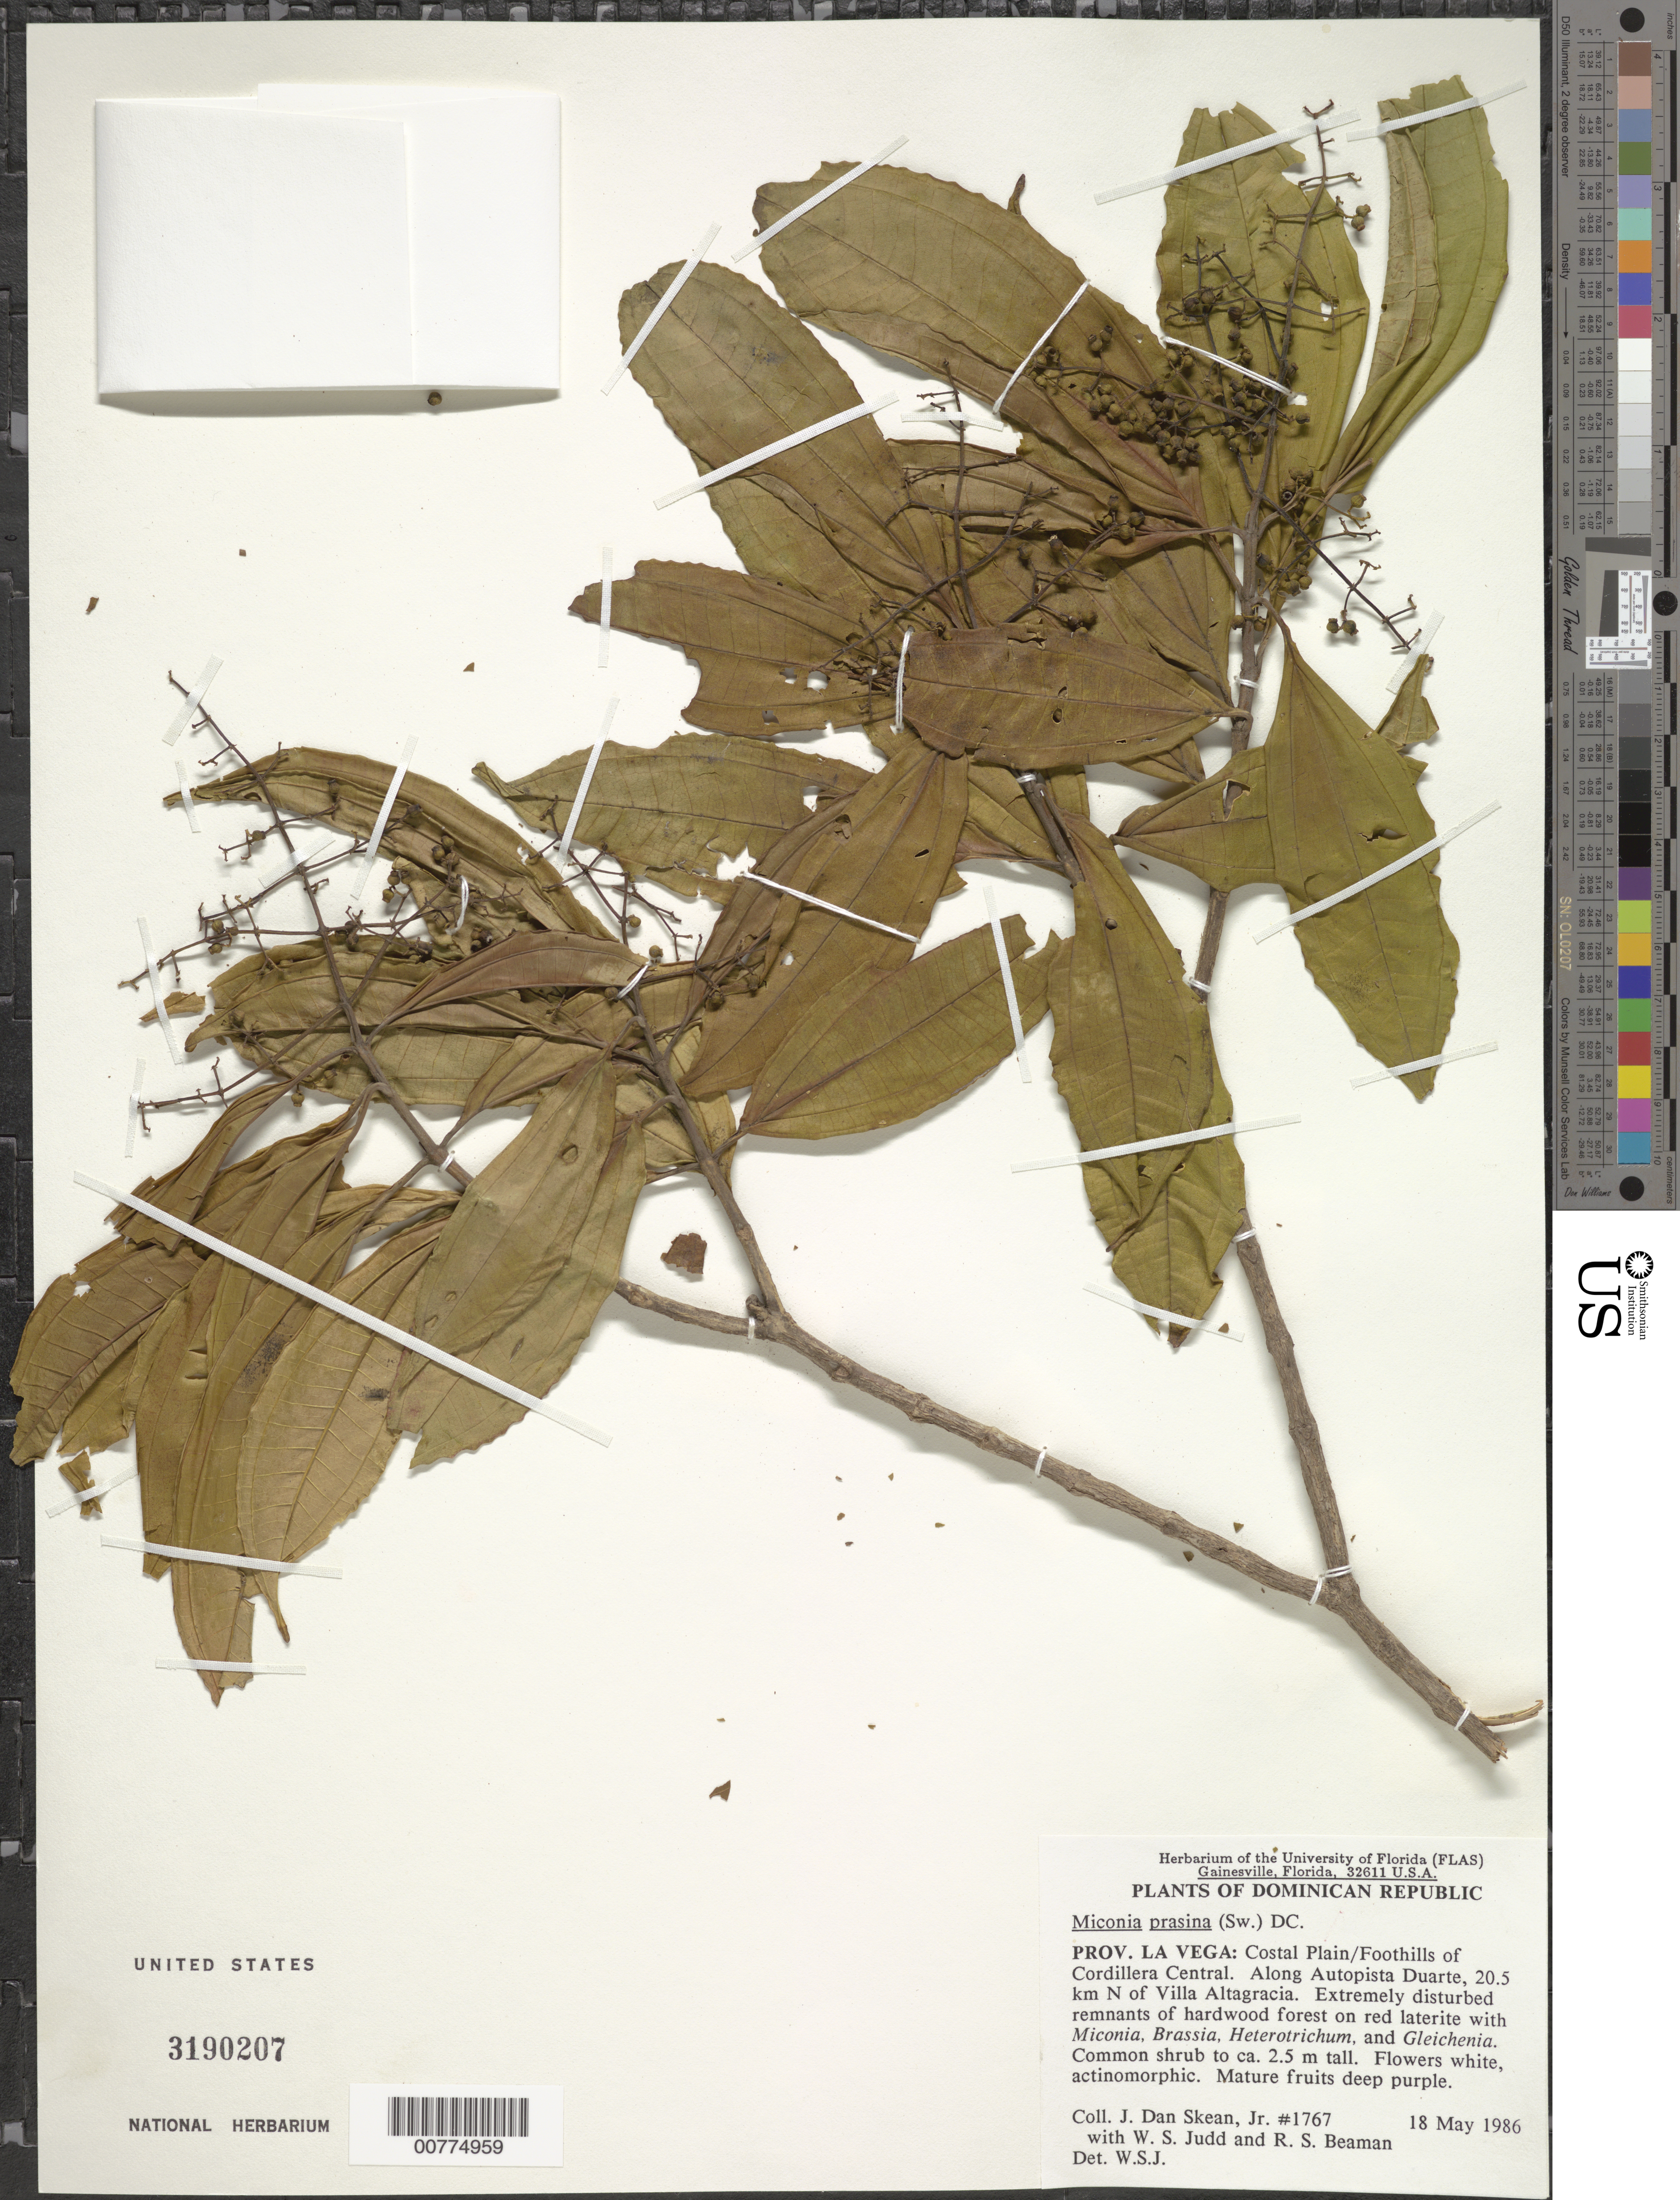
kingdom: Plantae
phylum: Tracheophyta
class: Magnoliopsida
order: Myrtales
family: Melastomataceae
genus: Miconia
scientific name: Miconia prasina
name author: (Sw.) DC.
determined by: Judd, Walter S.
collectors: W. S. Judd & R. S. Beaman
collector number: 1767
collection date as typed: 18 May 1986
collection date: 1986-05-18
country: Dominican Republic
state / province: La Vega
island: Hispaniola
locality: Costal Plain/Foothills of Cordillera Central, along Duarte Highway, 20.5 km N of Villa Altagracia.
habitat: Extremely disturbed remnants of hardwood forest on red laterite with Miconia, Brassia, Heterotrichum, and Gleichenia.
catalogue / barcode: US 3190207